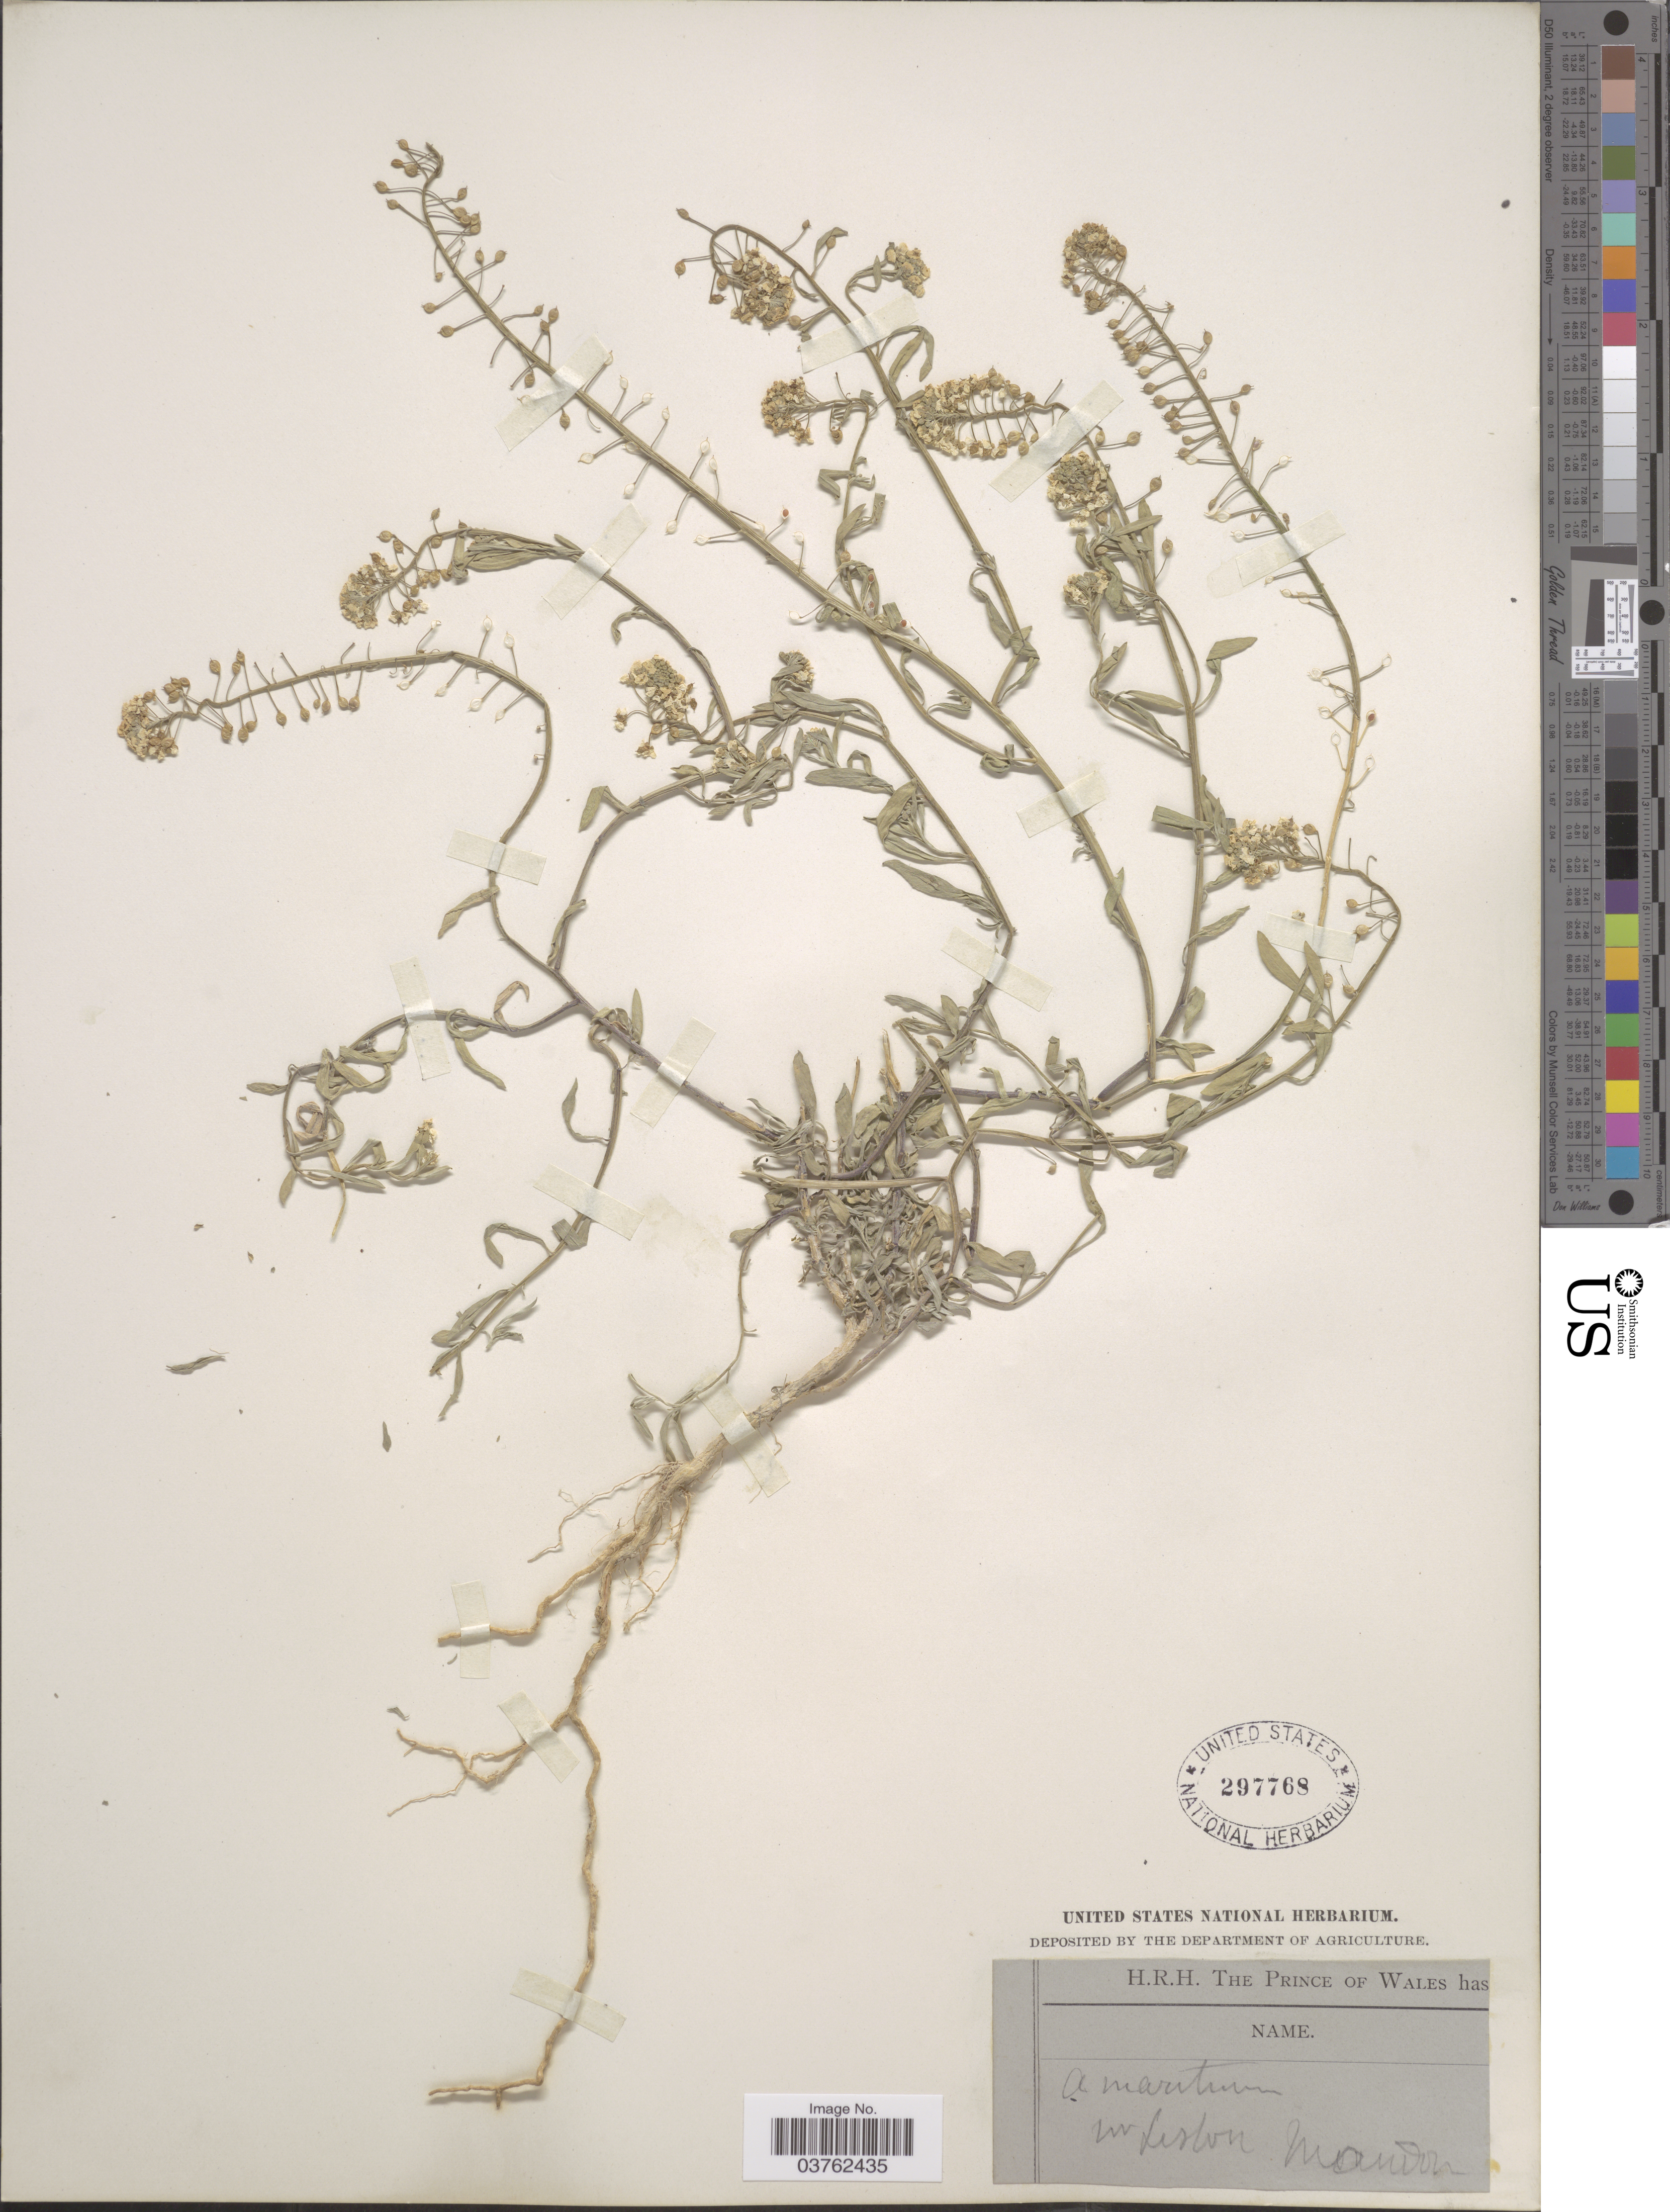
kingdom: Plantae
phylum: Tracheophyta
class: Magnoliopsida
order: Brassicales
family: Brassicaceae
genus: Lobularia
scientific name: Lobularia maritima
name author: (L.) Desv.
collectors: Mandon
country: Portugal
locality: In Lisbon.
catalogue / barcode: US 297768